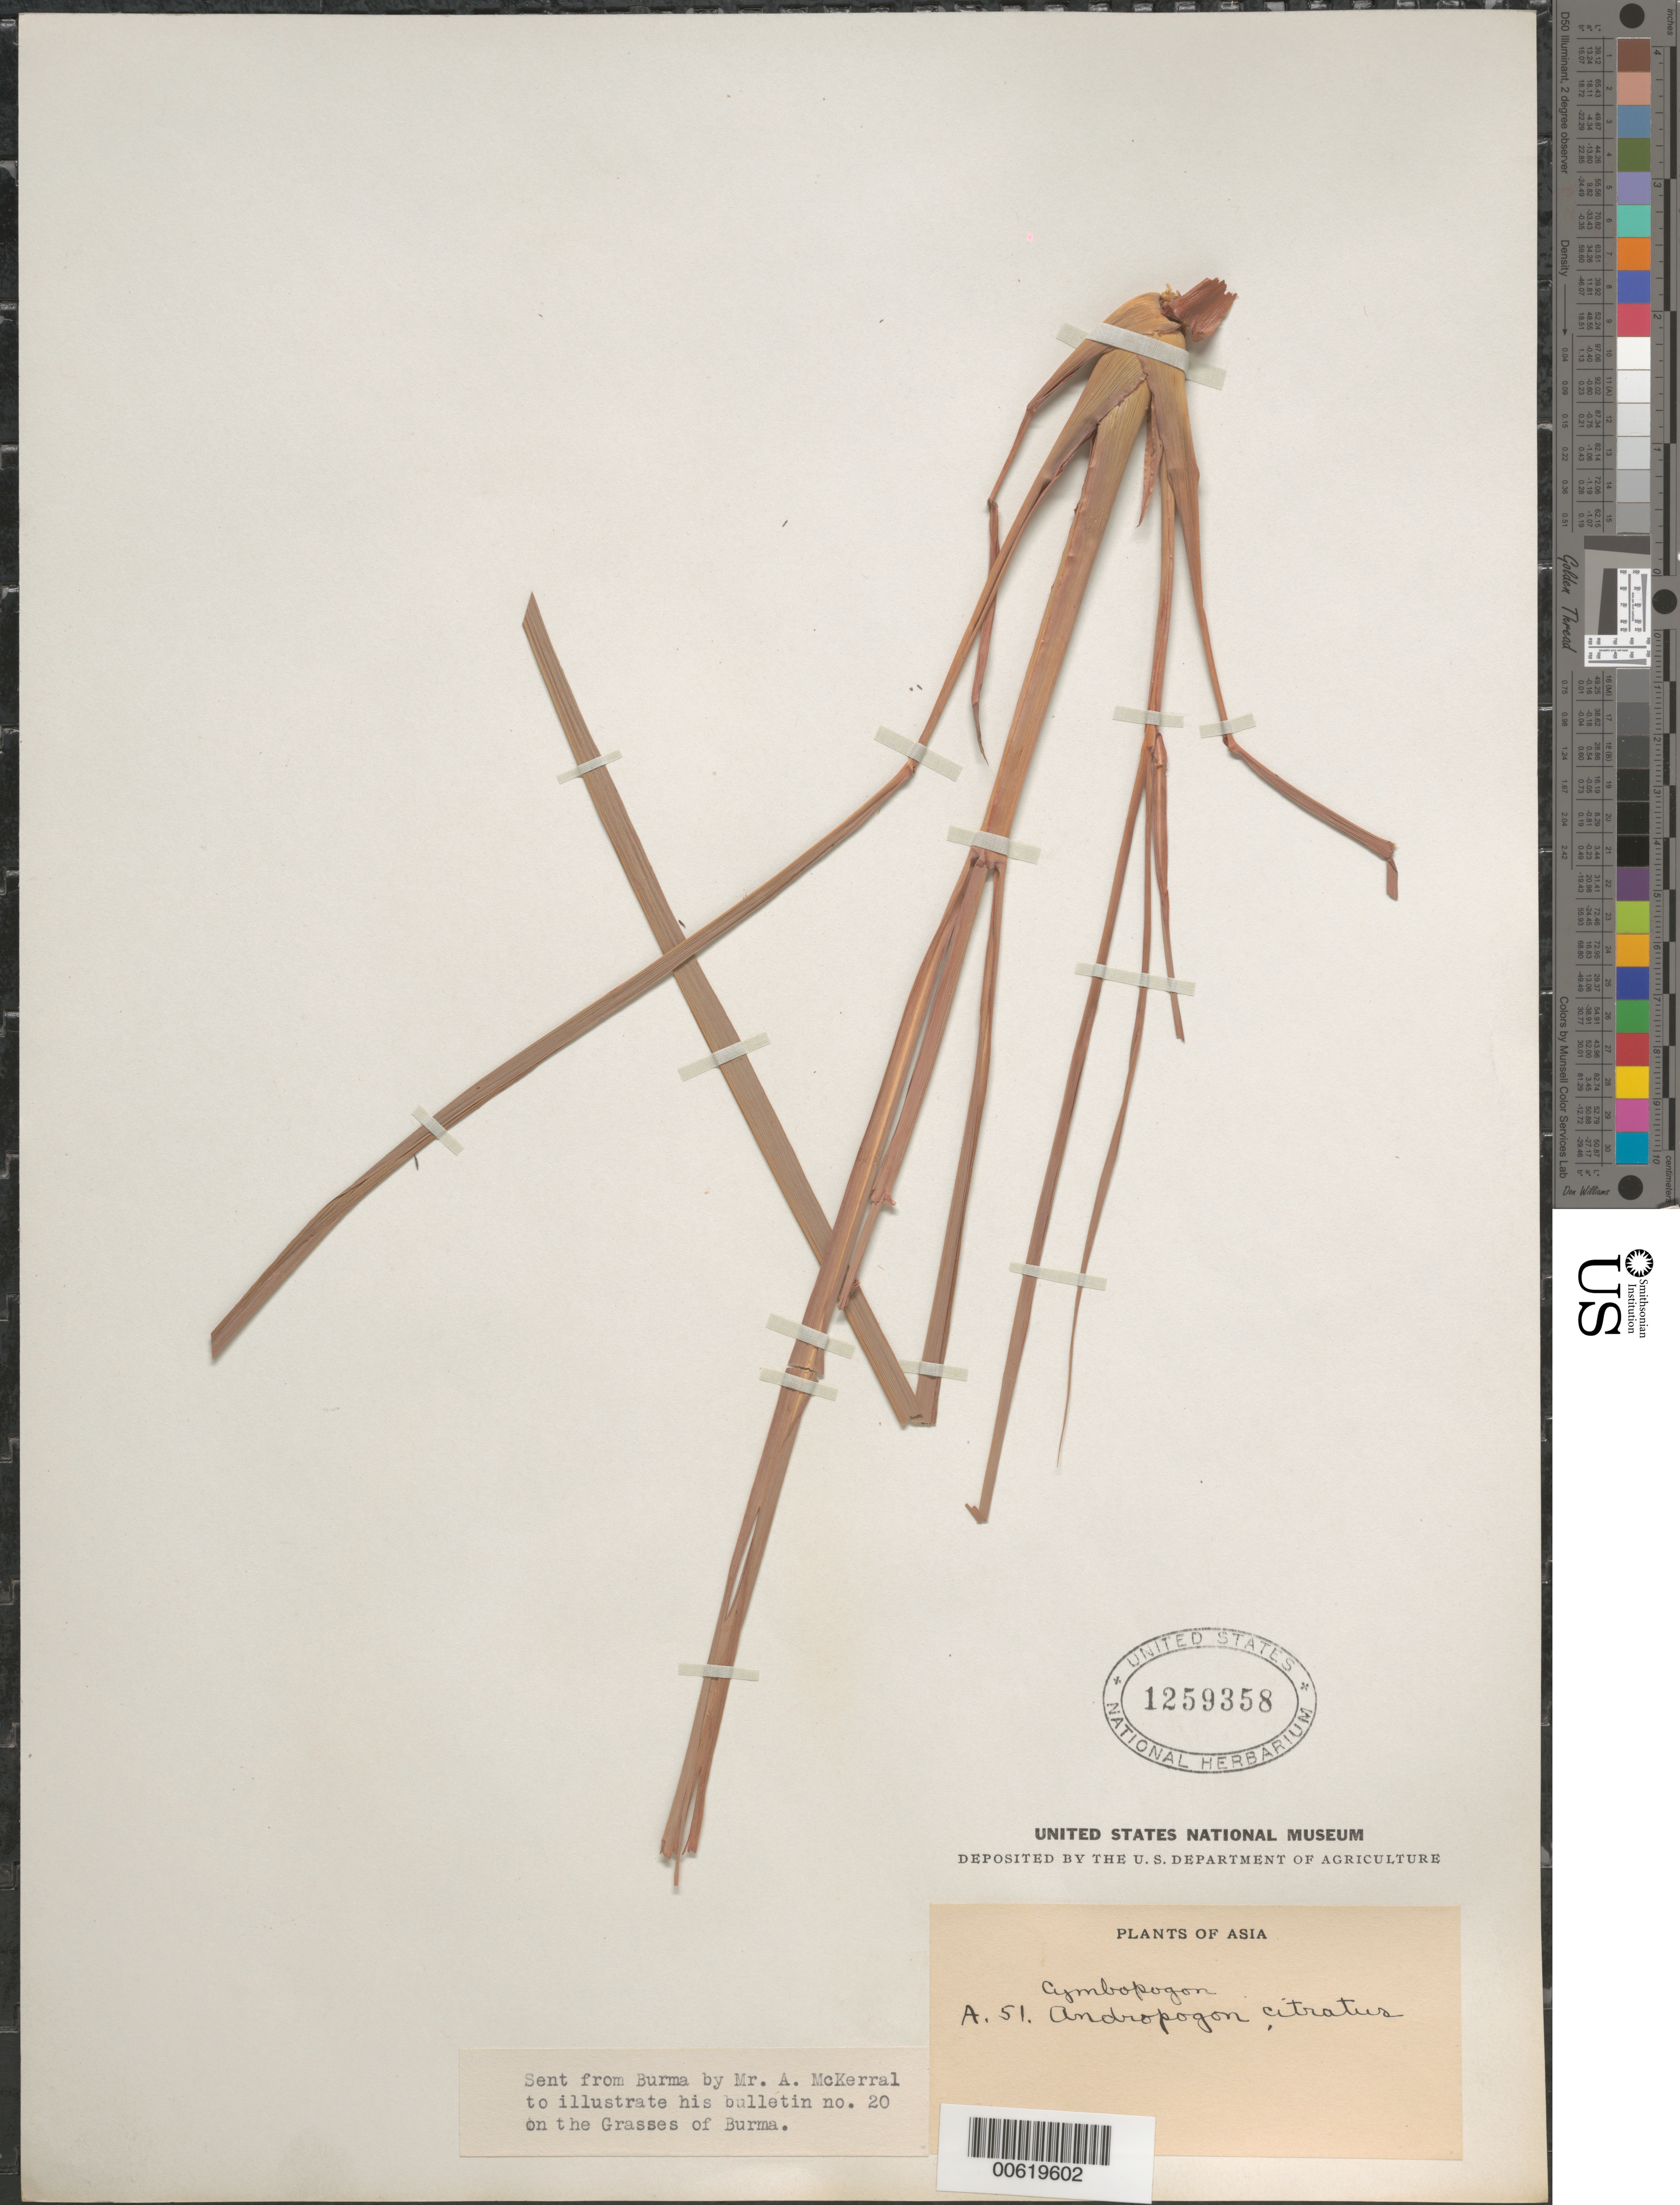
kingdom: Plantae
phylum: Tracheophyta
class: Liliopsida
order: Poales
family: Poaceae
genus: Cymbopogon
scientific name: Cymbopogon citratus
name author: (DC.) Stapf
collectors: A. McKerral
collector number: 020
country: Myanmar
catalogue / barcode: US 1259358